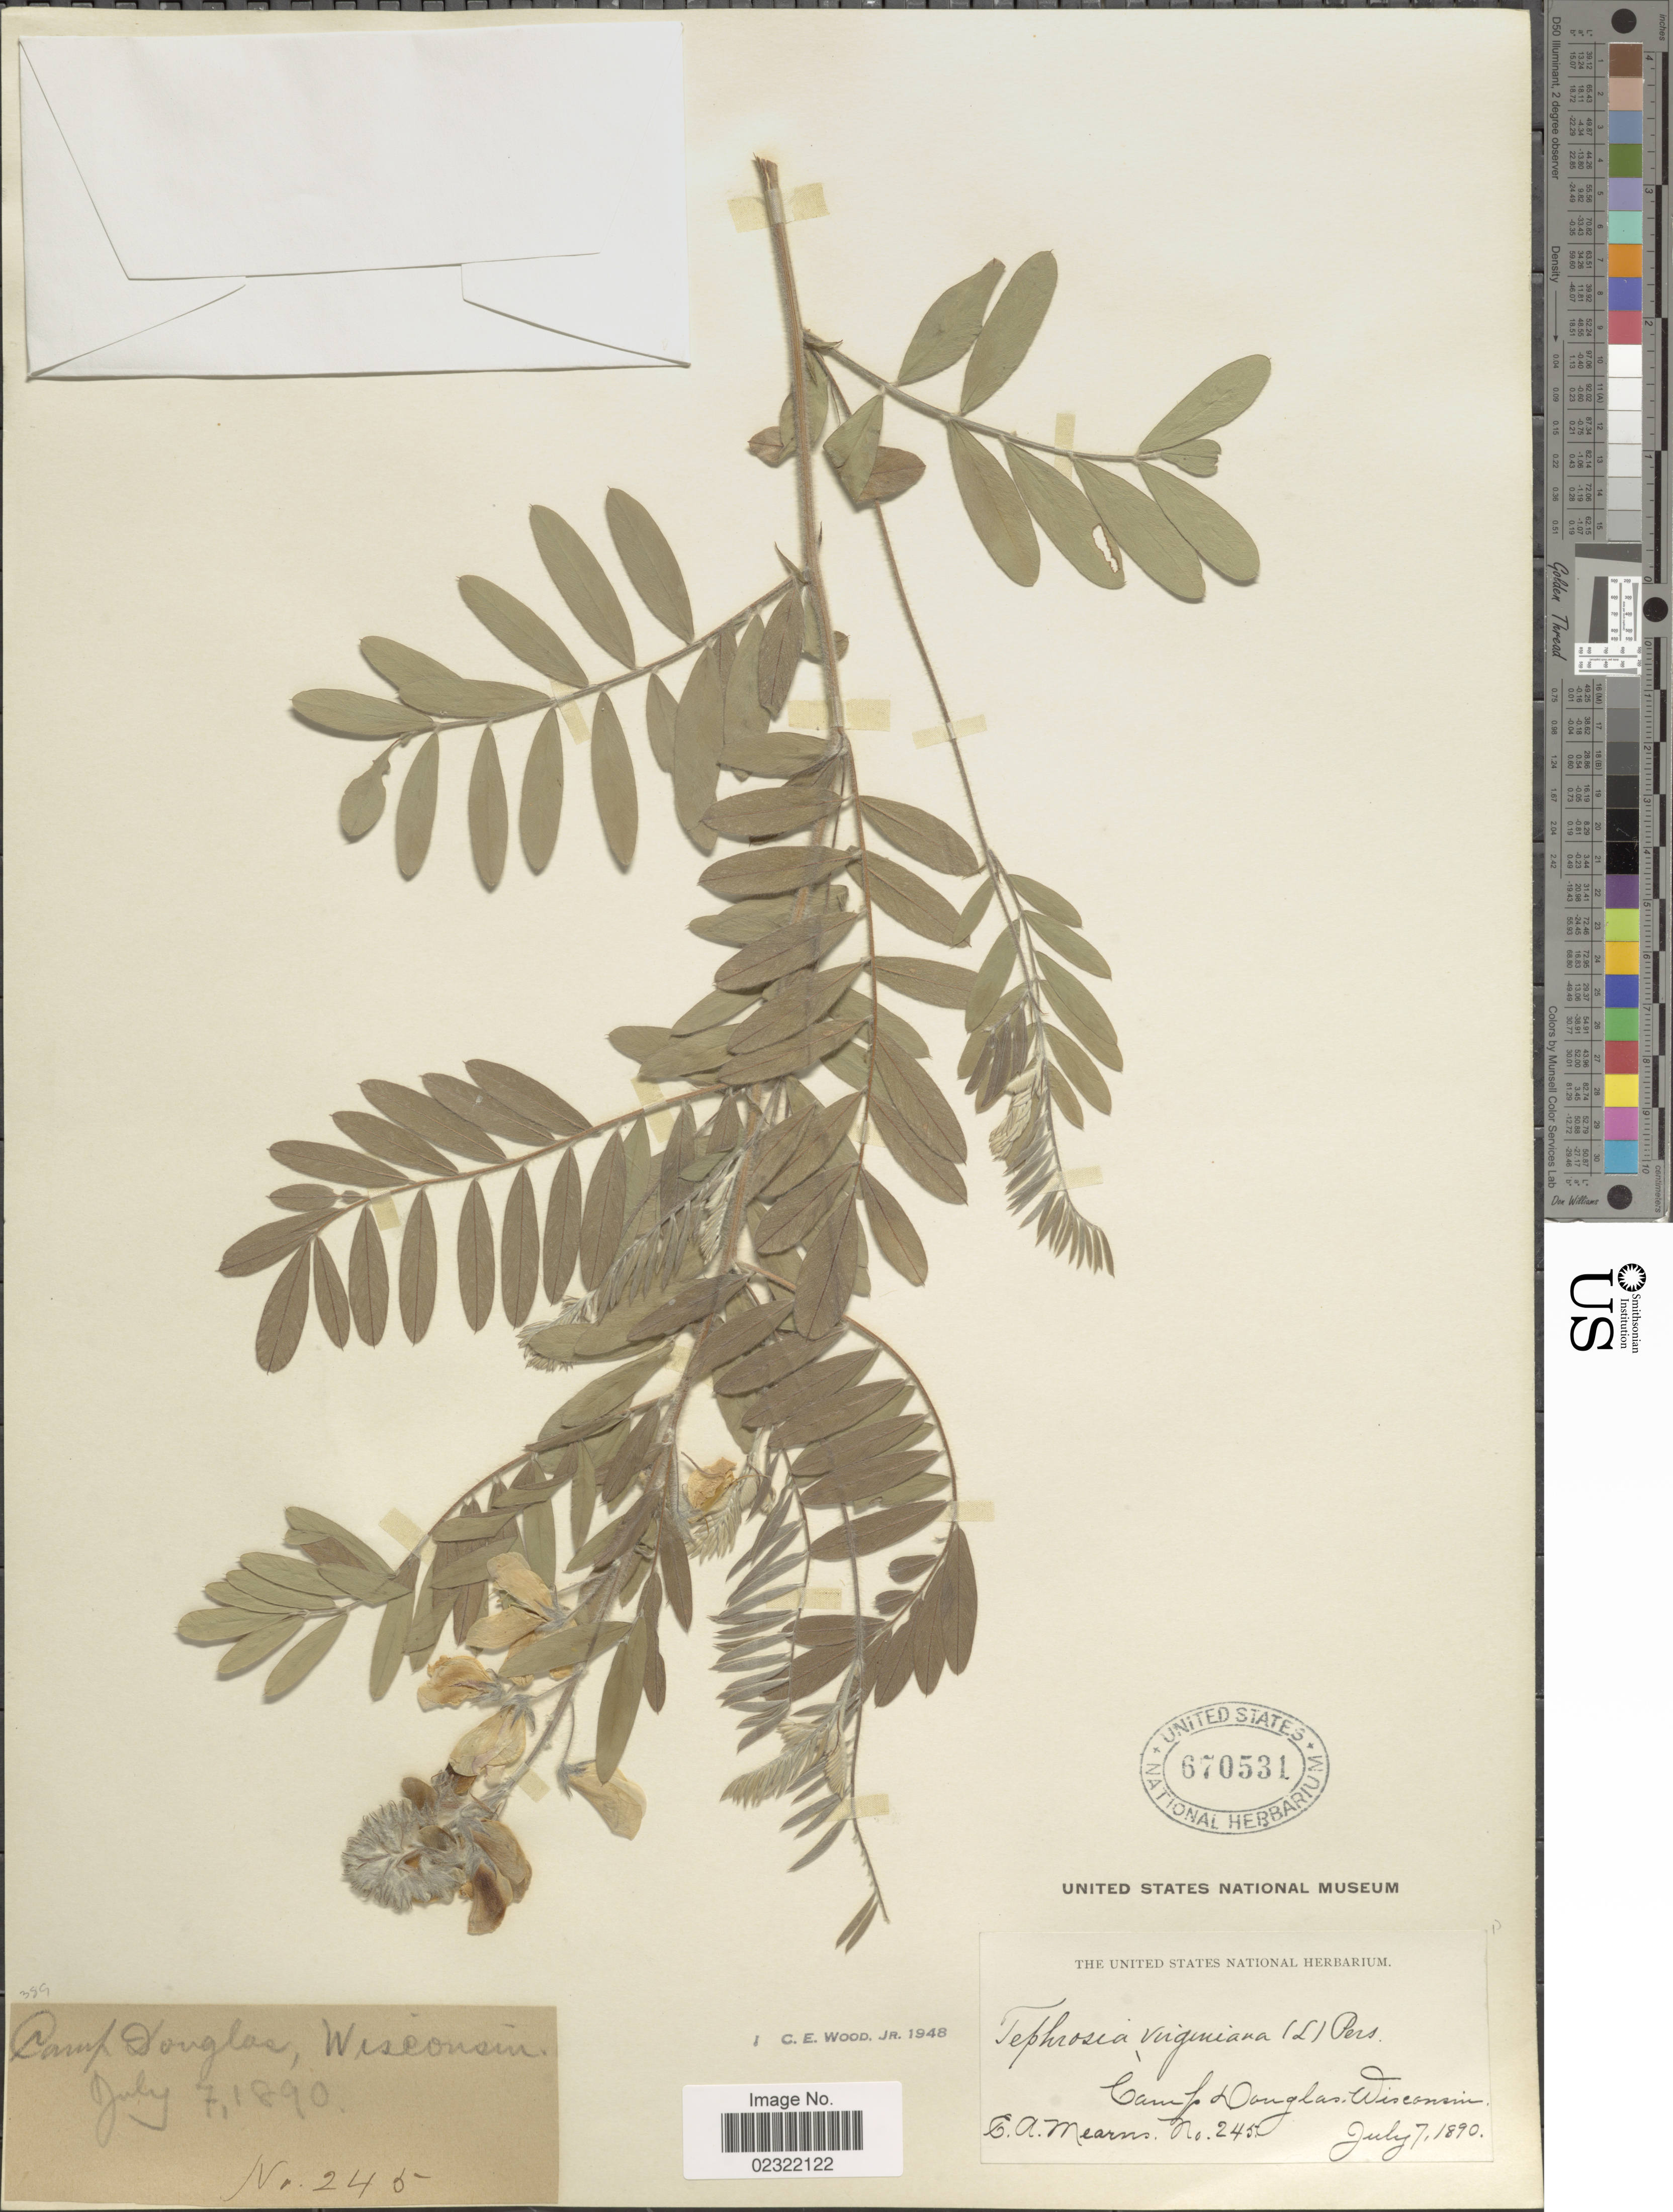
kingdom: Plantae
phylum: Tracheophyta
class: Magnoliopsida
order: Fabales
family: Fabaceae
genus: Tephrosia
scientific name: Tephrosia virginiana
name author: (L.) Pers.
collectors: E. A. Mearns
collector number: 245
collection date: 1890-07-07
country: United States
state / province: Wisconsin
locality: Camp Douglas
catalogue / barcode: US 670531